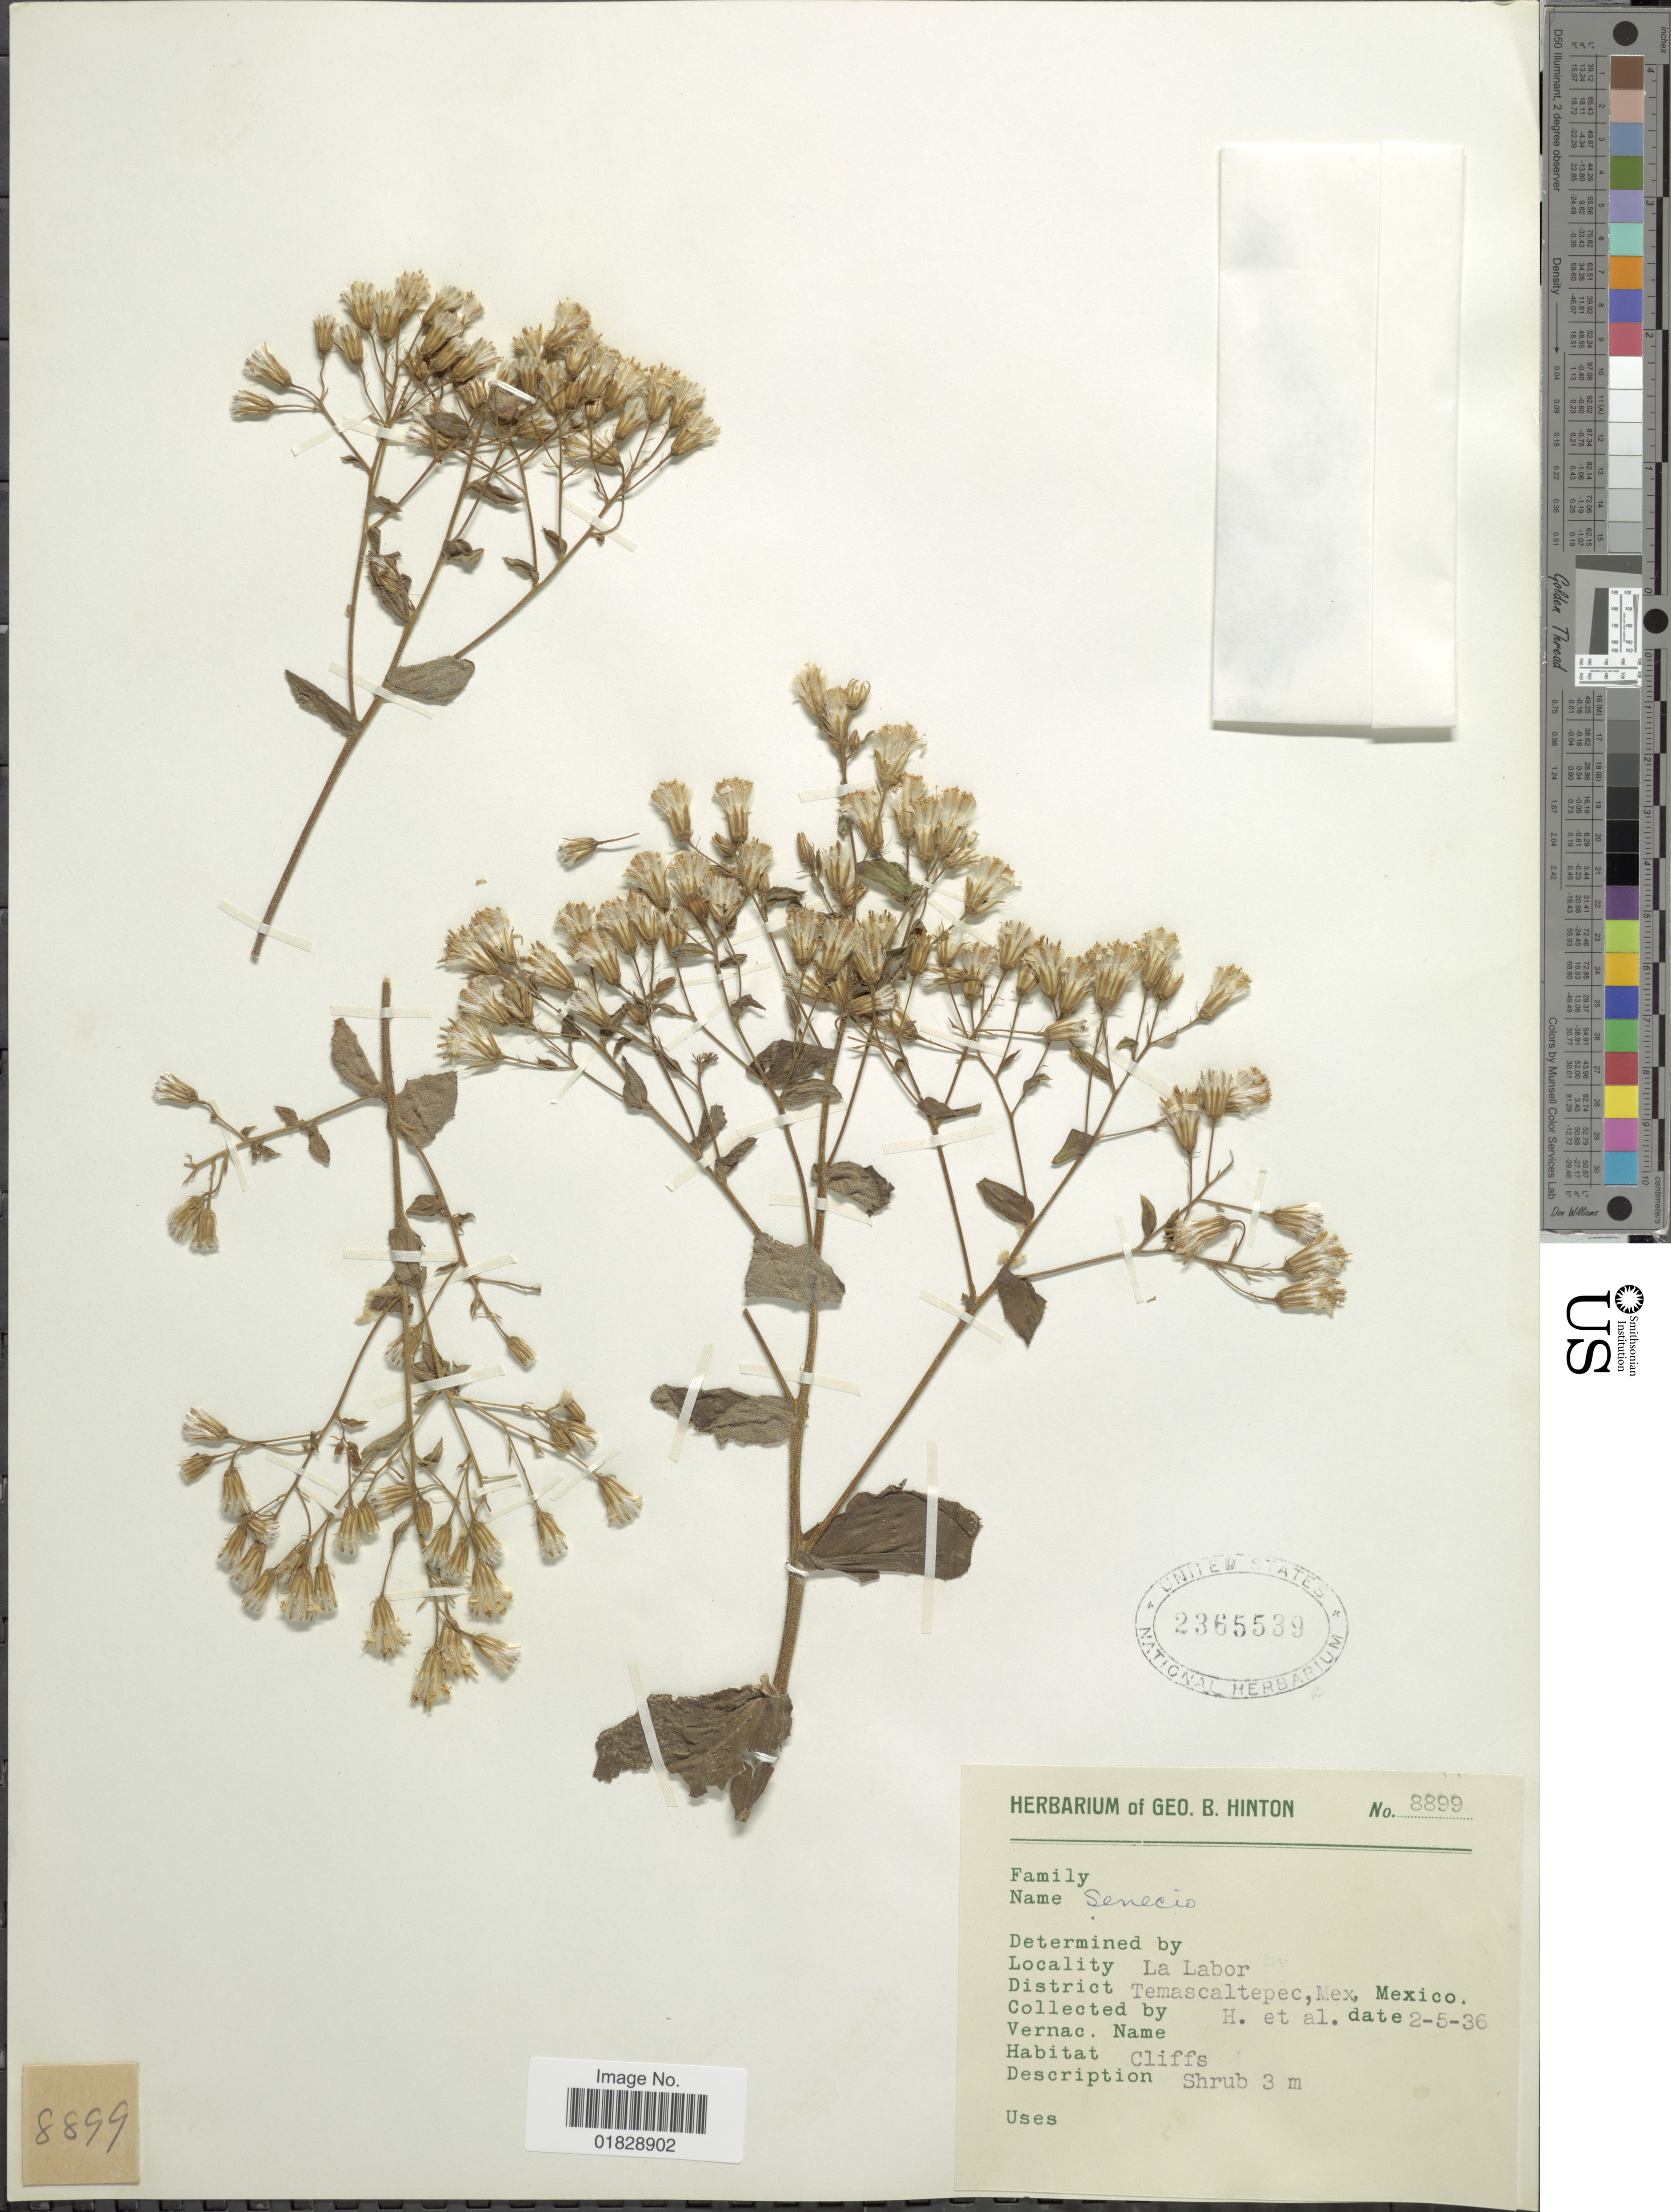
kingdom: Plantae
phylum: Tracheophyta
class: Magnoliopsida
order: Asterales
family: Asteraceae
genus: Roldana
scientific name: Roldana chapalensis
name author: (S. Watson) H. Rob. & Brettell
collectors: G. B. Hinton & et al.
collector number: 8899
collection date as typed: Transcribed d/m/y: 5/2/36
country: Mexico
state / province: México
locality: La Labor. District Temascaltepec, Mex., Mexico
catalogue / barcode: US 2365539